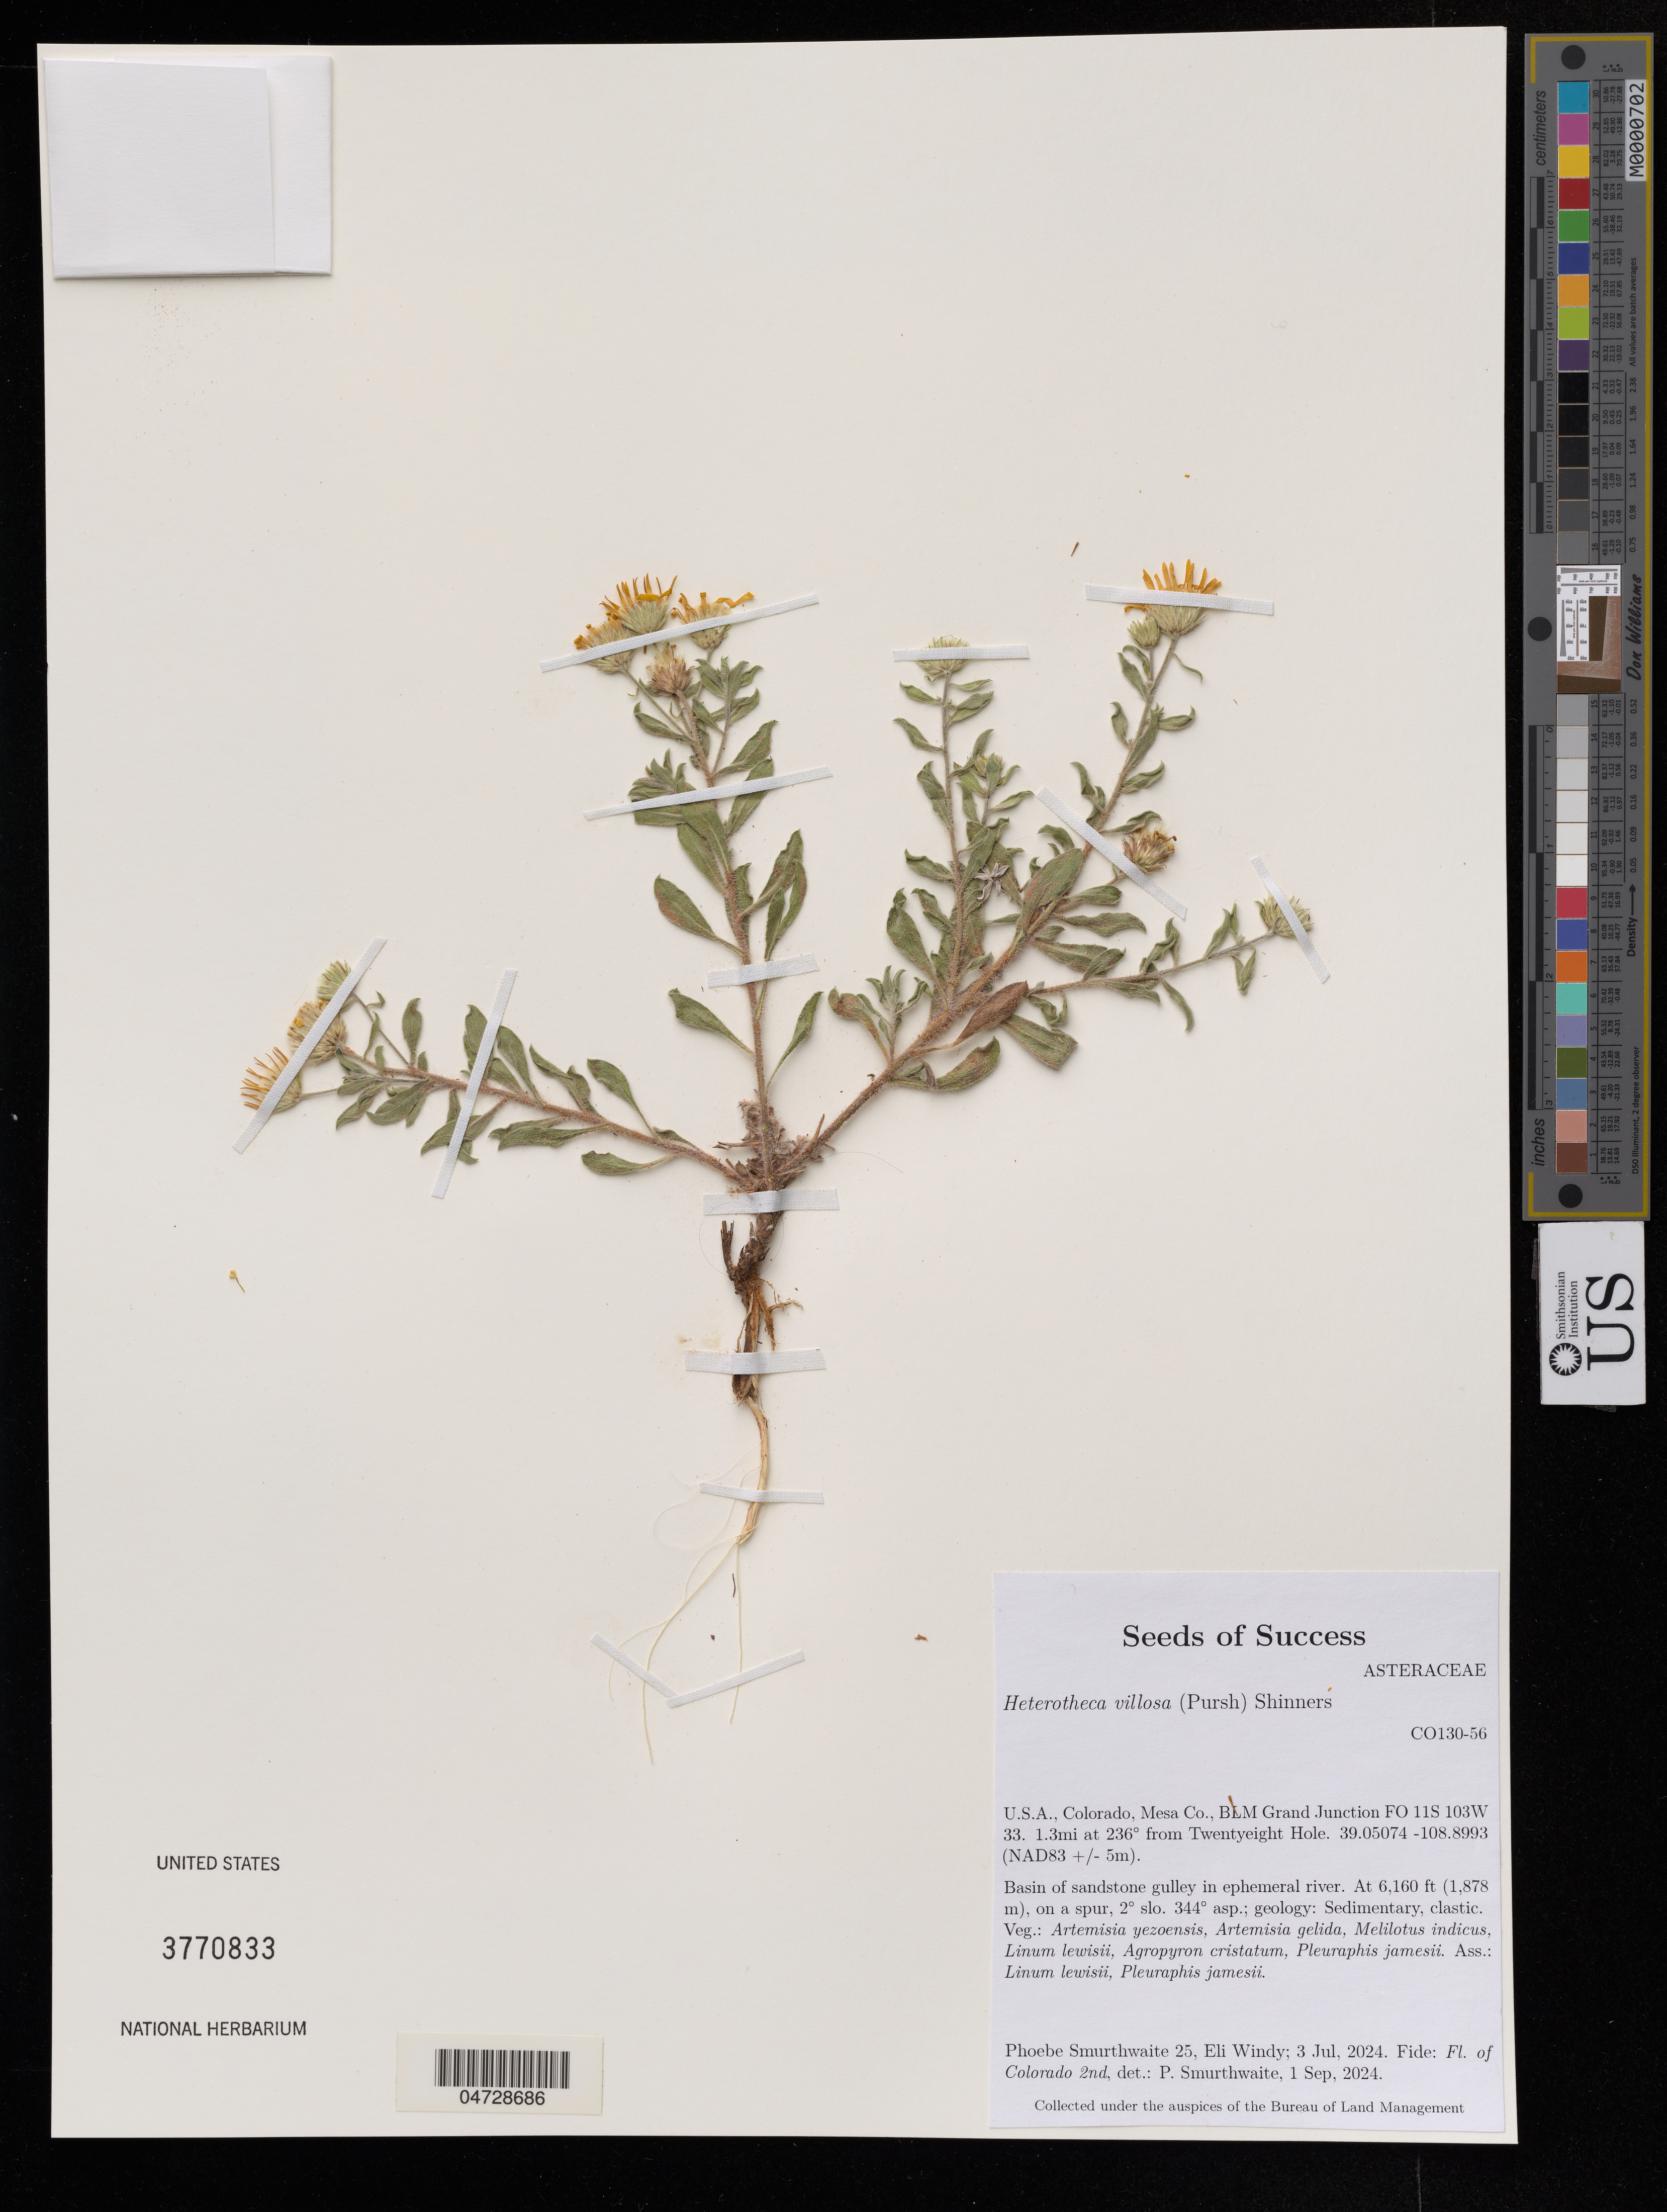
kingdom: Plantae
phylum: Tracheophyta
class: Magnoliopsida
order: Asterales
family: Asteraceae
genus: Heterotheca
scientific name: Heterotheca villosa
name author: (Pursh) Shinners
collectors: P. Smurthwaite & E. Windy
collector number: CO130-56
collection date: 2024-07-03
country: United States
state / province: Colorado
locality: BLM Grand Junction FO.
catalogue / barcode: US 3770833